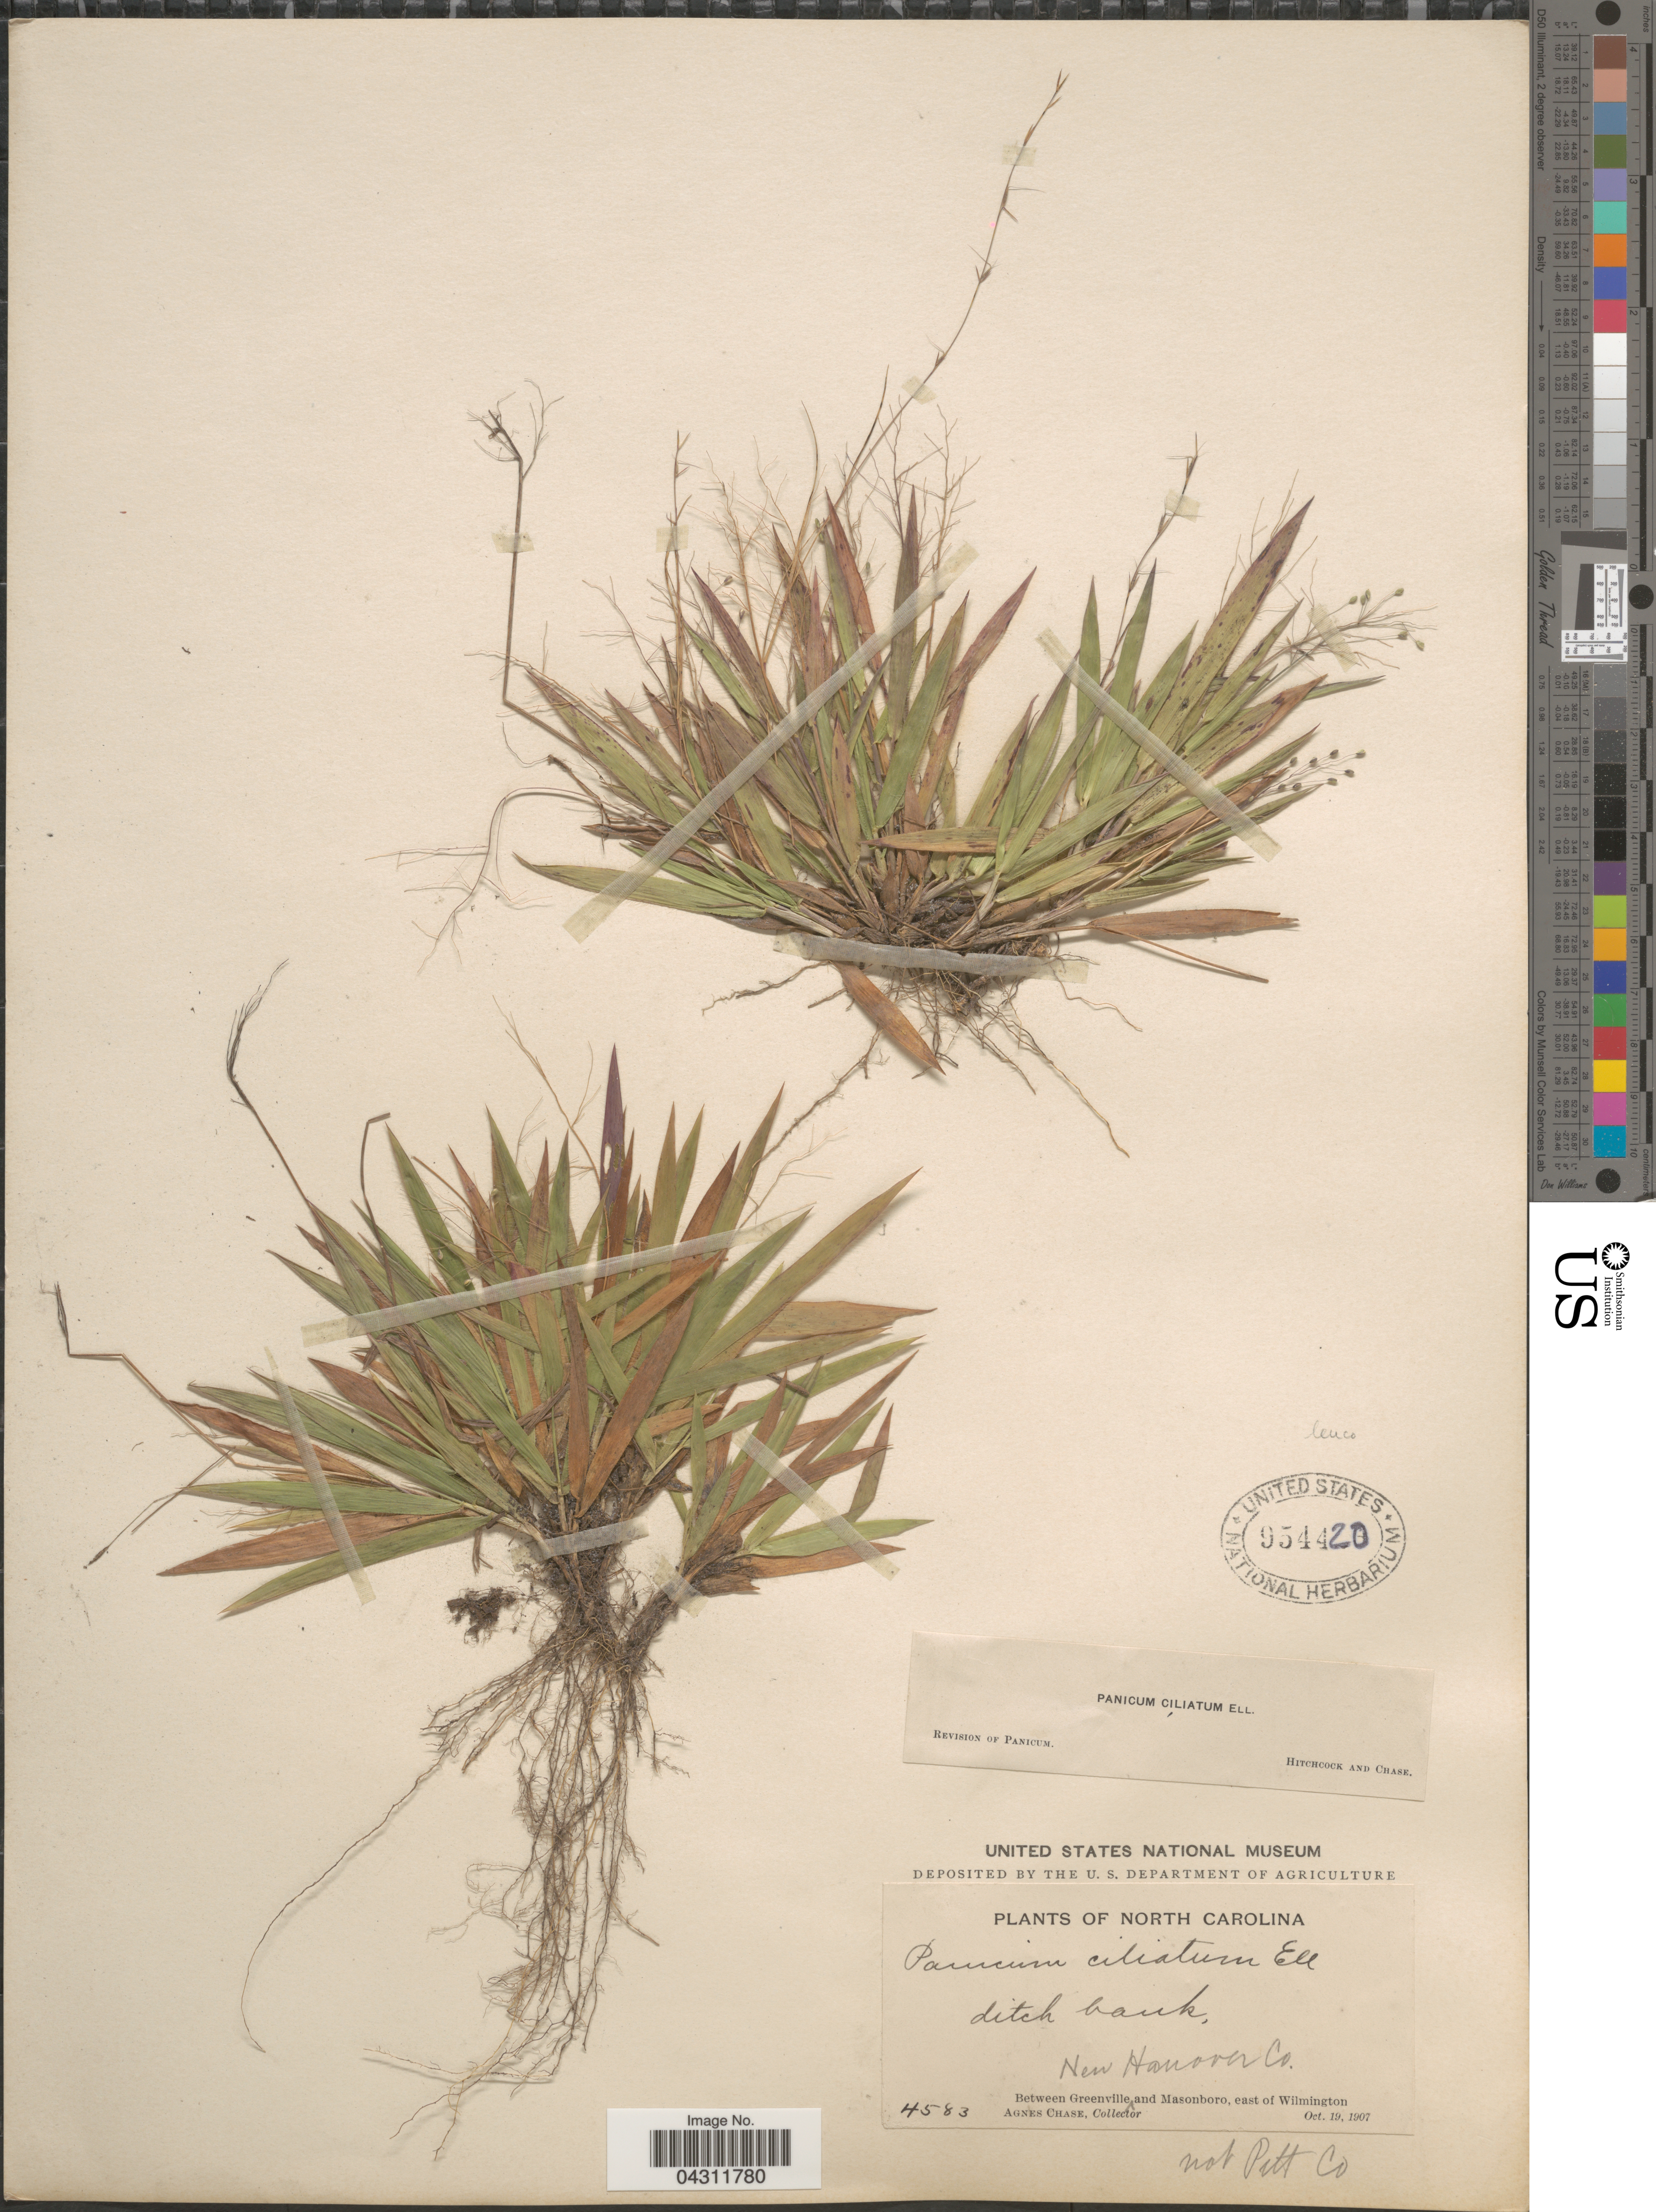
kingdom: Plantae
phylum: Tracheophyta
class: Liliopsida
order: Poales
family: Poaceae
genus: Dichanthelium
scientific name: Dichanthelium strigosum var. leucoblepharis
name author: (Trin.) Freckmann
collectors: A. Chase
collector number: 4583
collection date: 1907-10-19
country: United States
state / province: North Carolina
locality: New Hanover Co. Between Greenville and Masonboro, east of Wilmington.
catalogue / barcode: US 954420